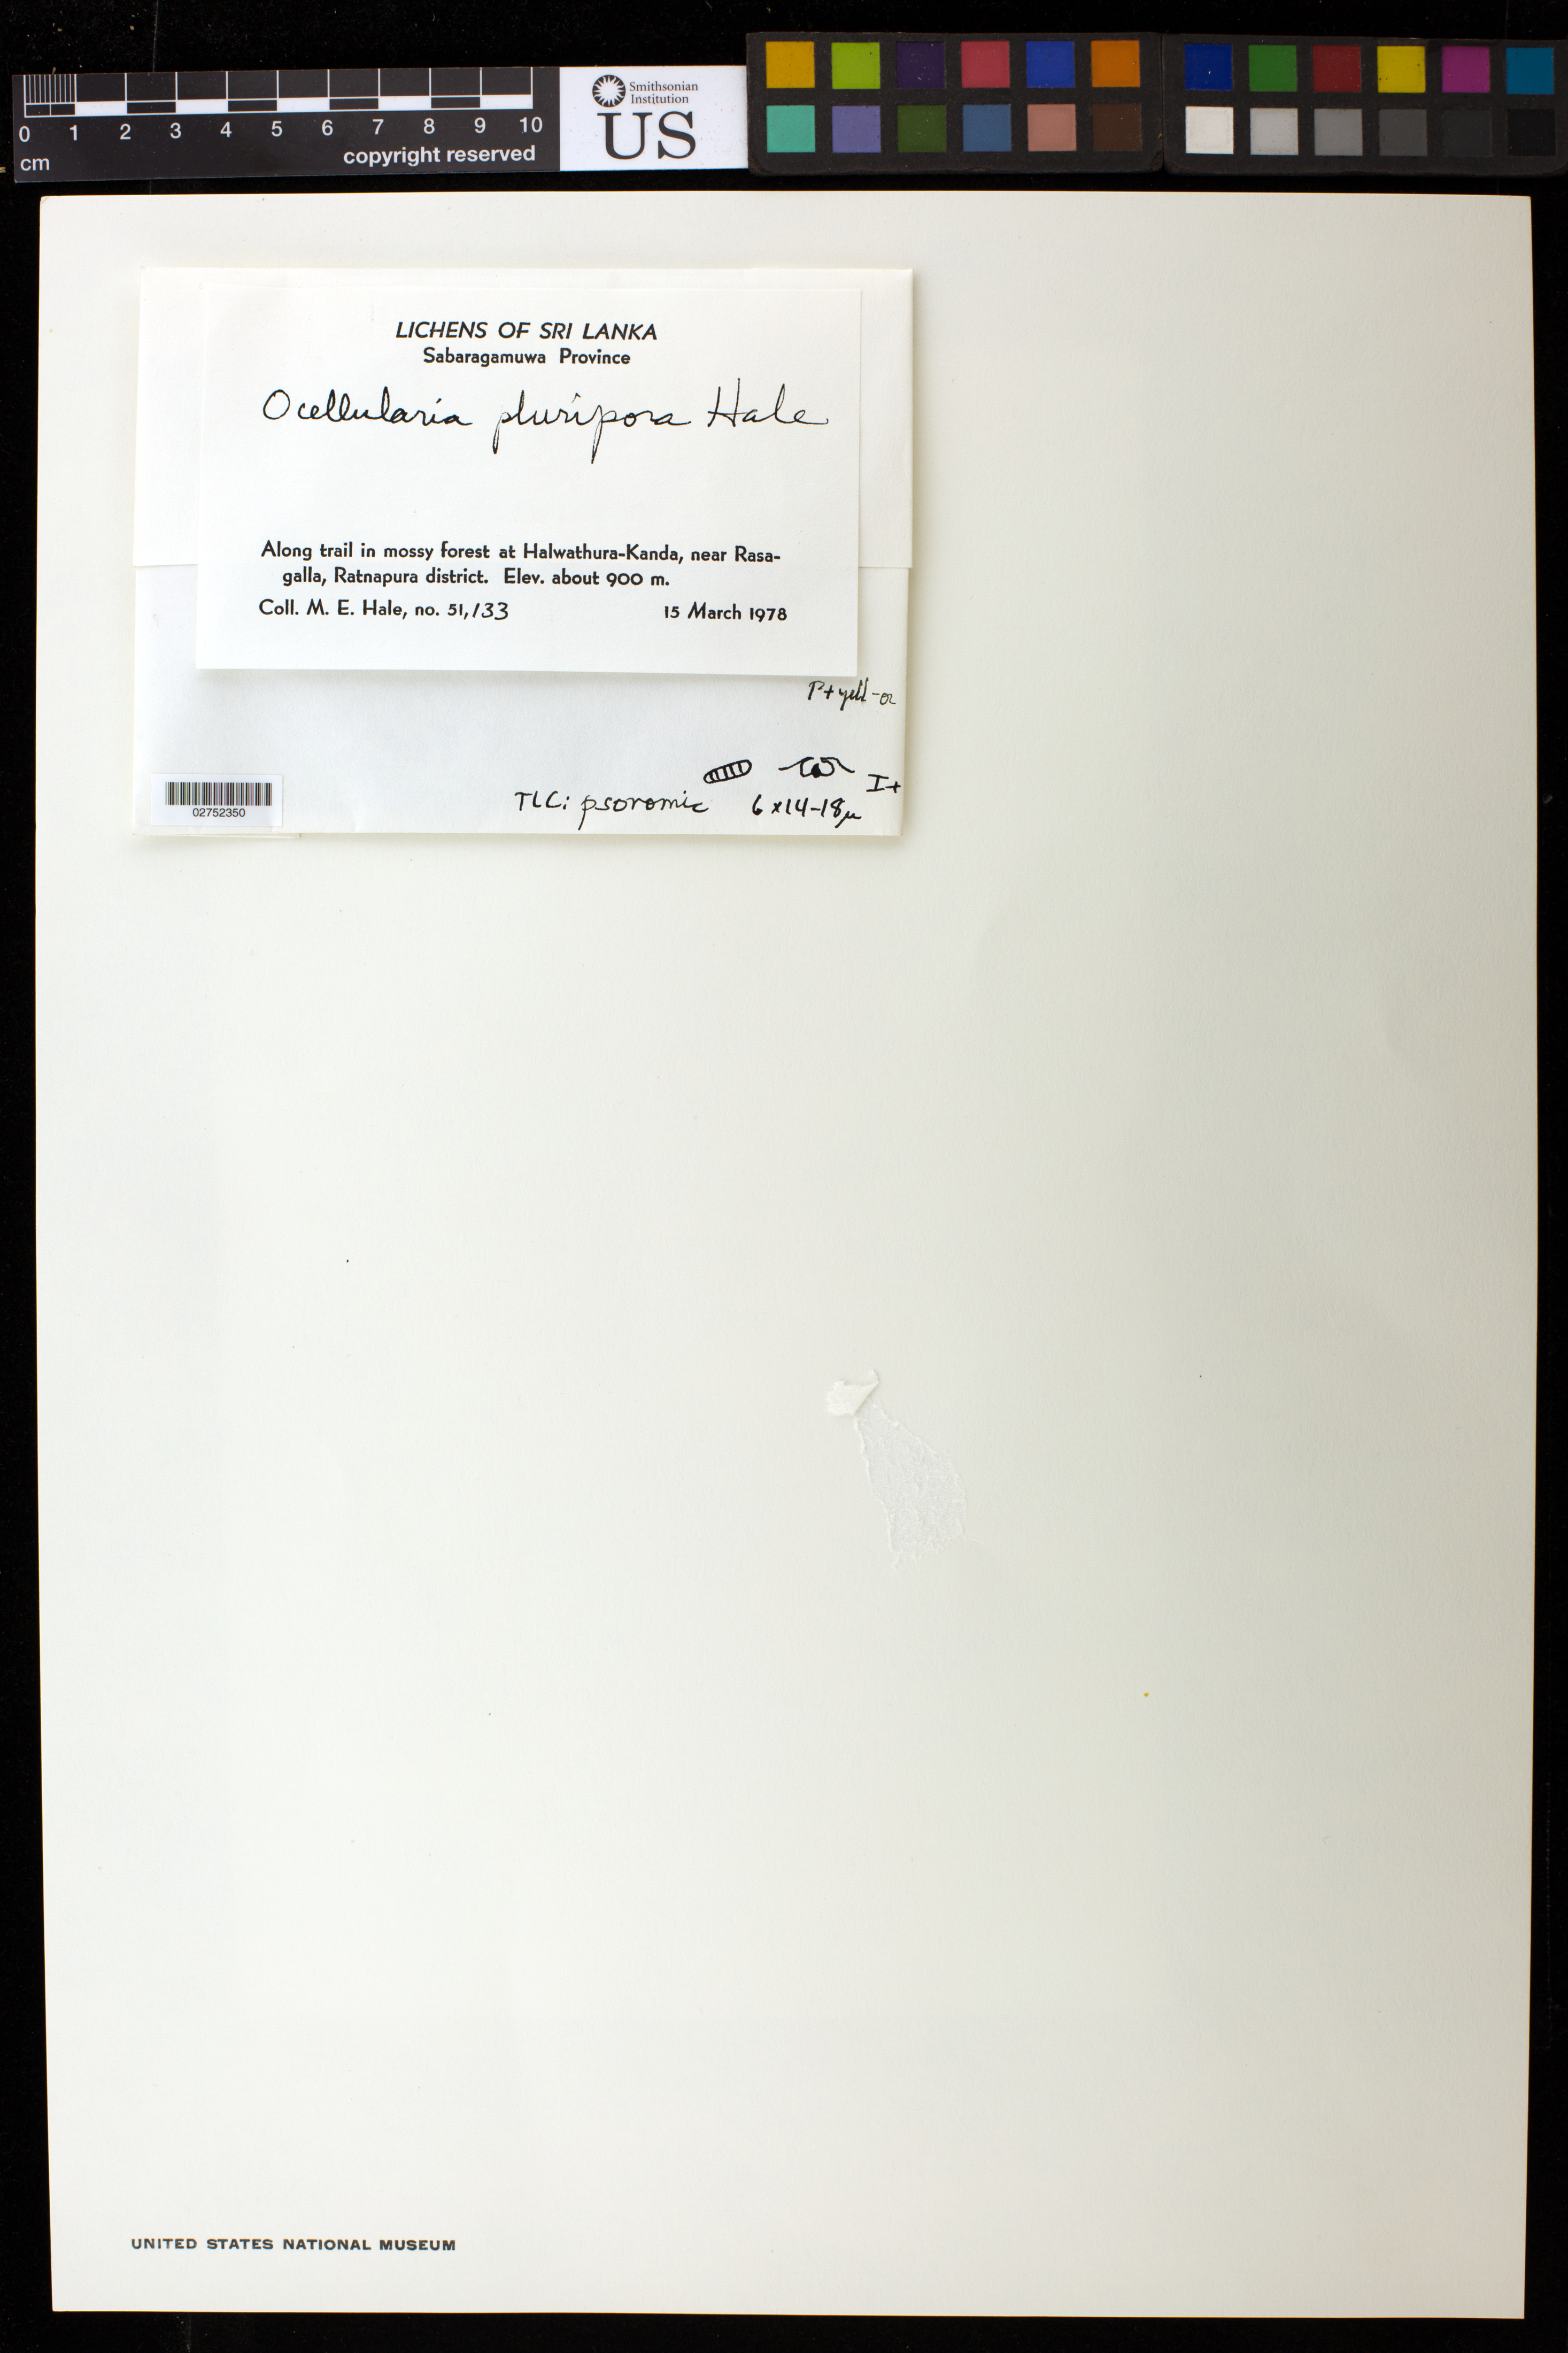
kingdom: Fungi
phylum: Ascomycota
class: Lecanoromycetes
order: Ostropales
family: Graphidaceae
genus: Ocellularia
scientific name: Ocellularia pluripora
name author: Hale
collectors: M. Hale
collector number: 51133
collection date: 1978-03-15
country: Sri Lanka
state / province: Sabaragamuwa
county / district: Ratnapura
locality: Halwathura-Kanda, near Rasagalla, Ratnapura distr.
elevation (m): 900